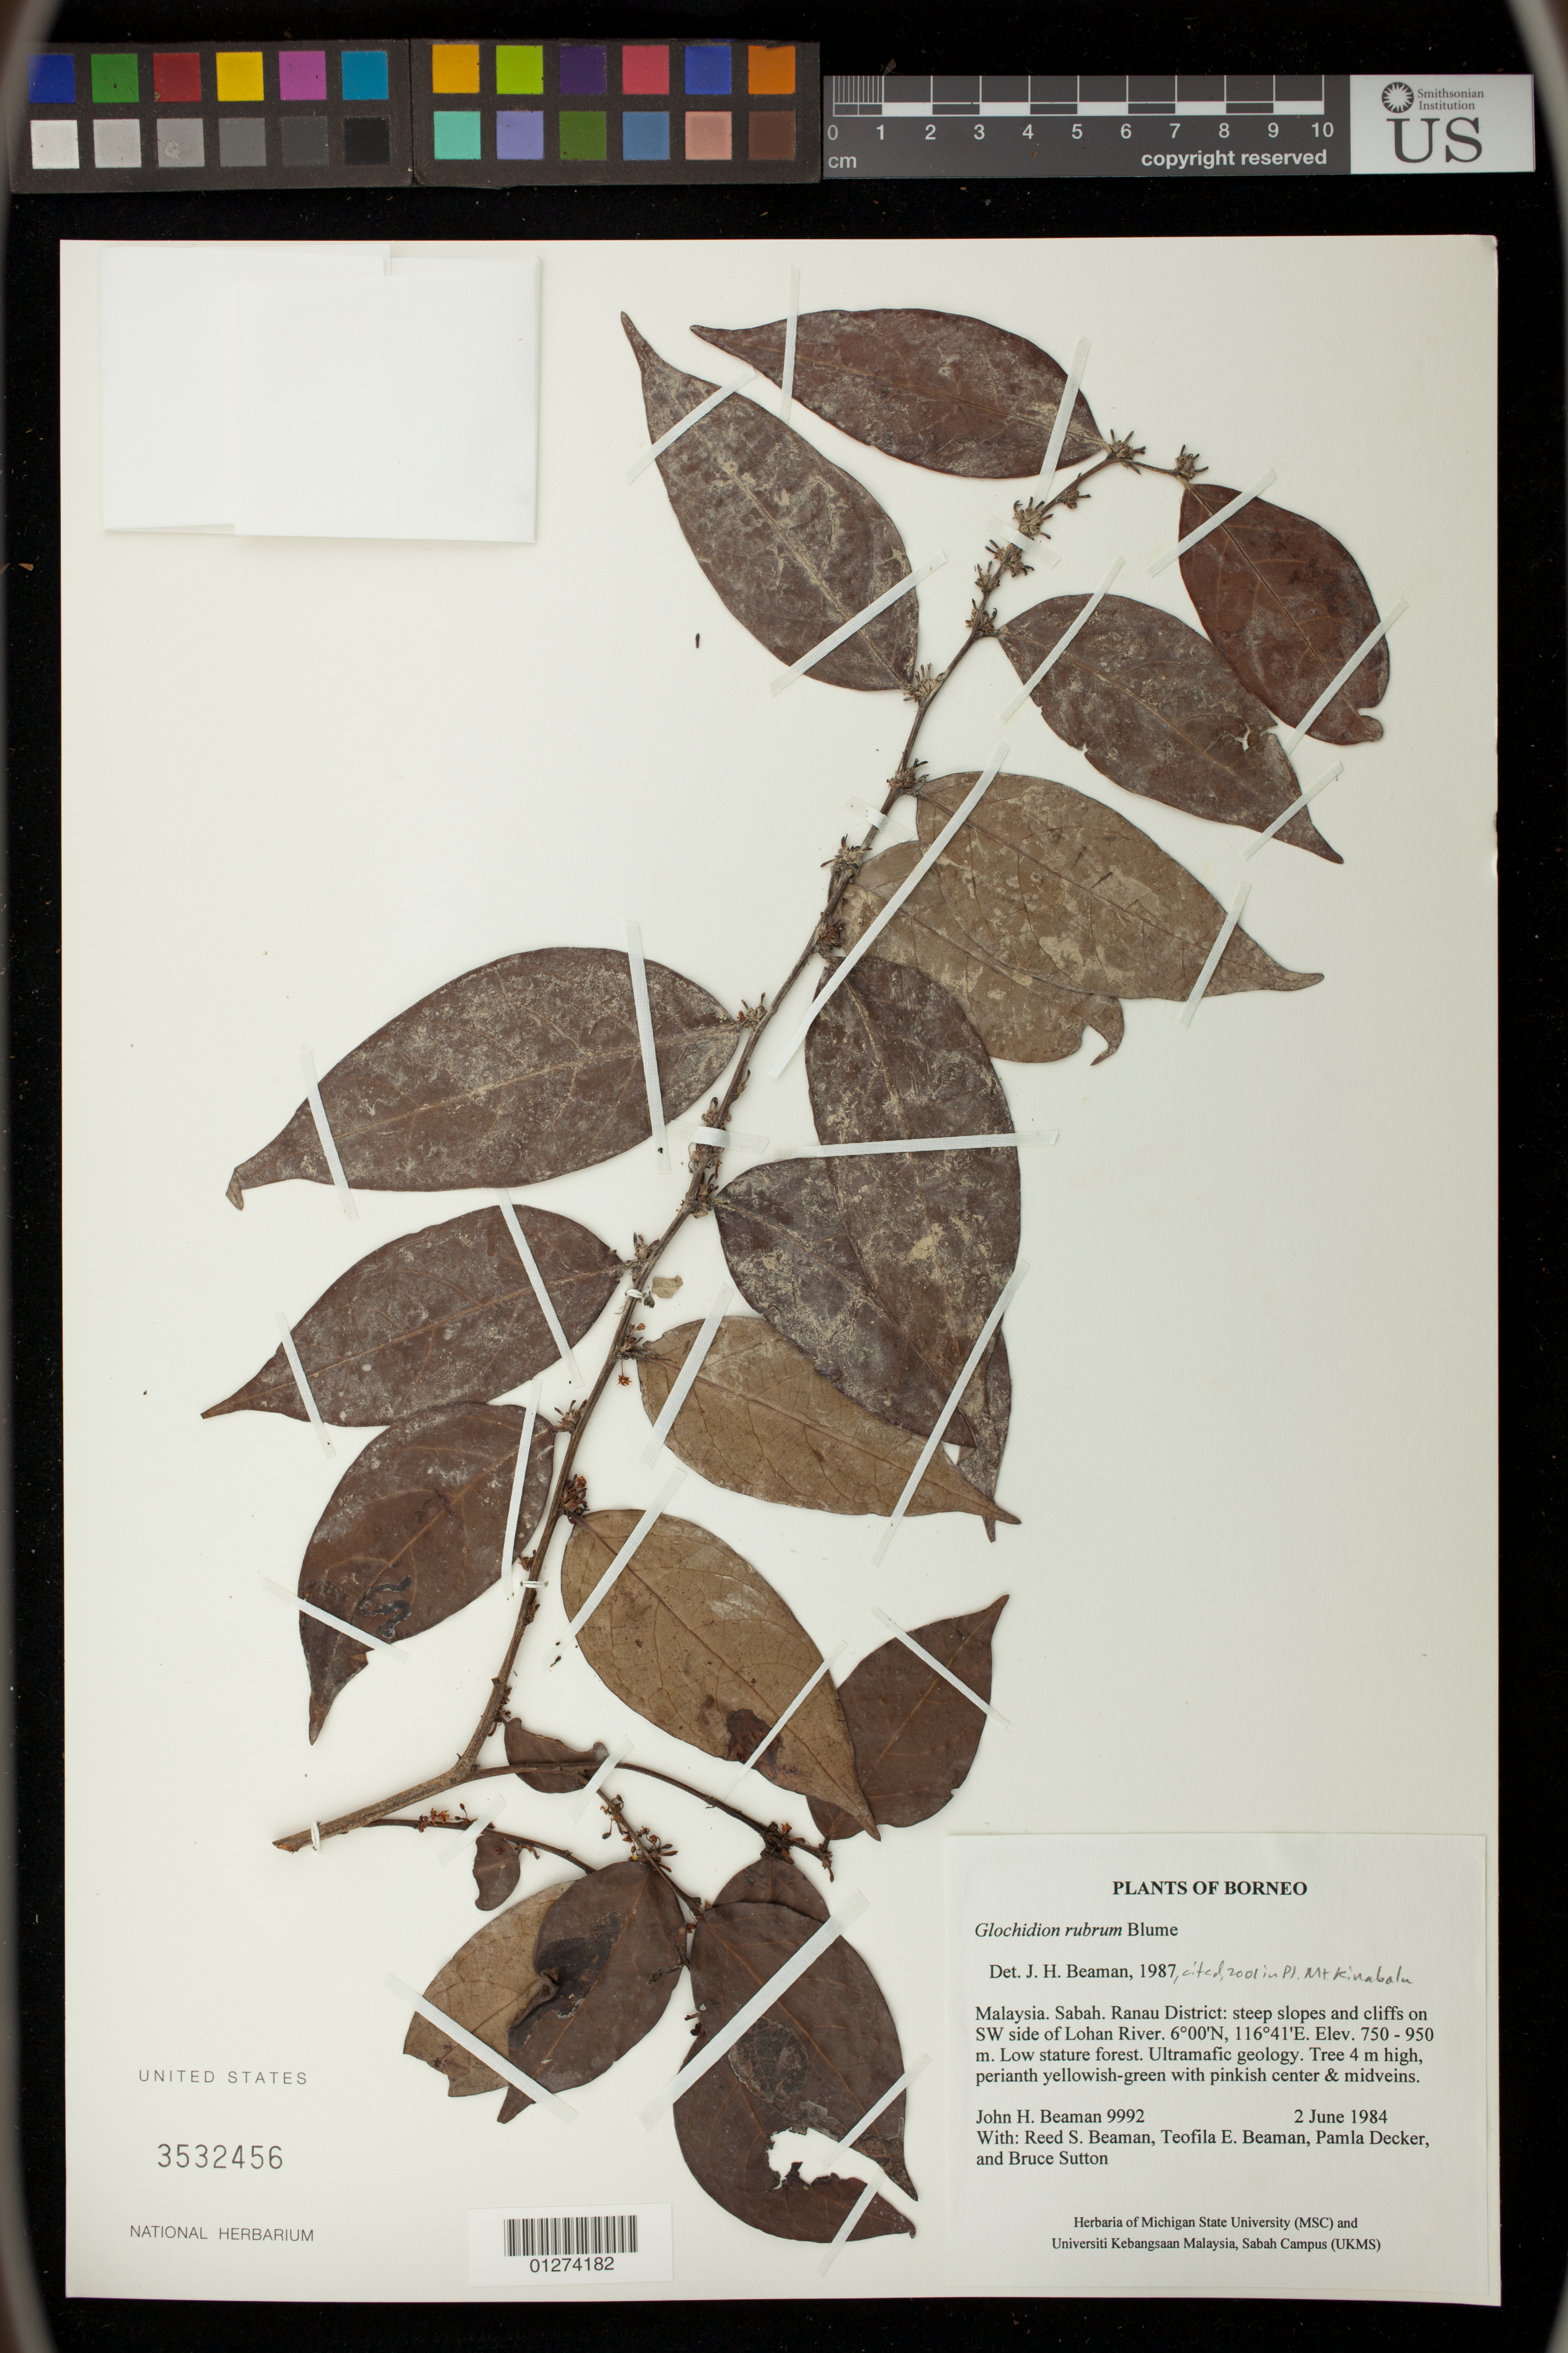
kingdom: Plantae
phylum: Tracheophyta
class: Magnoliopsida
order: Malpighiales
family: Phyllanthaceae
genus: Glochidion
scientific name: Glochidion rubrum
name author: Blume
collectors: J. H. Beaman, R. S. Beaman, T. E. Beaman & P. Decker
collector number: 9992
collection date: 1984-06-02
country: Malaysia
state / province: Sabah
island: Borneo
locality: Ranau District: steep slopes and cliffs on SW side of Lohan River.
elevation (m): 750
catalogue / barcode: US 3532456